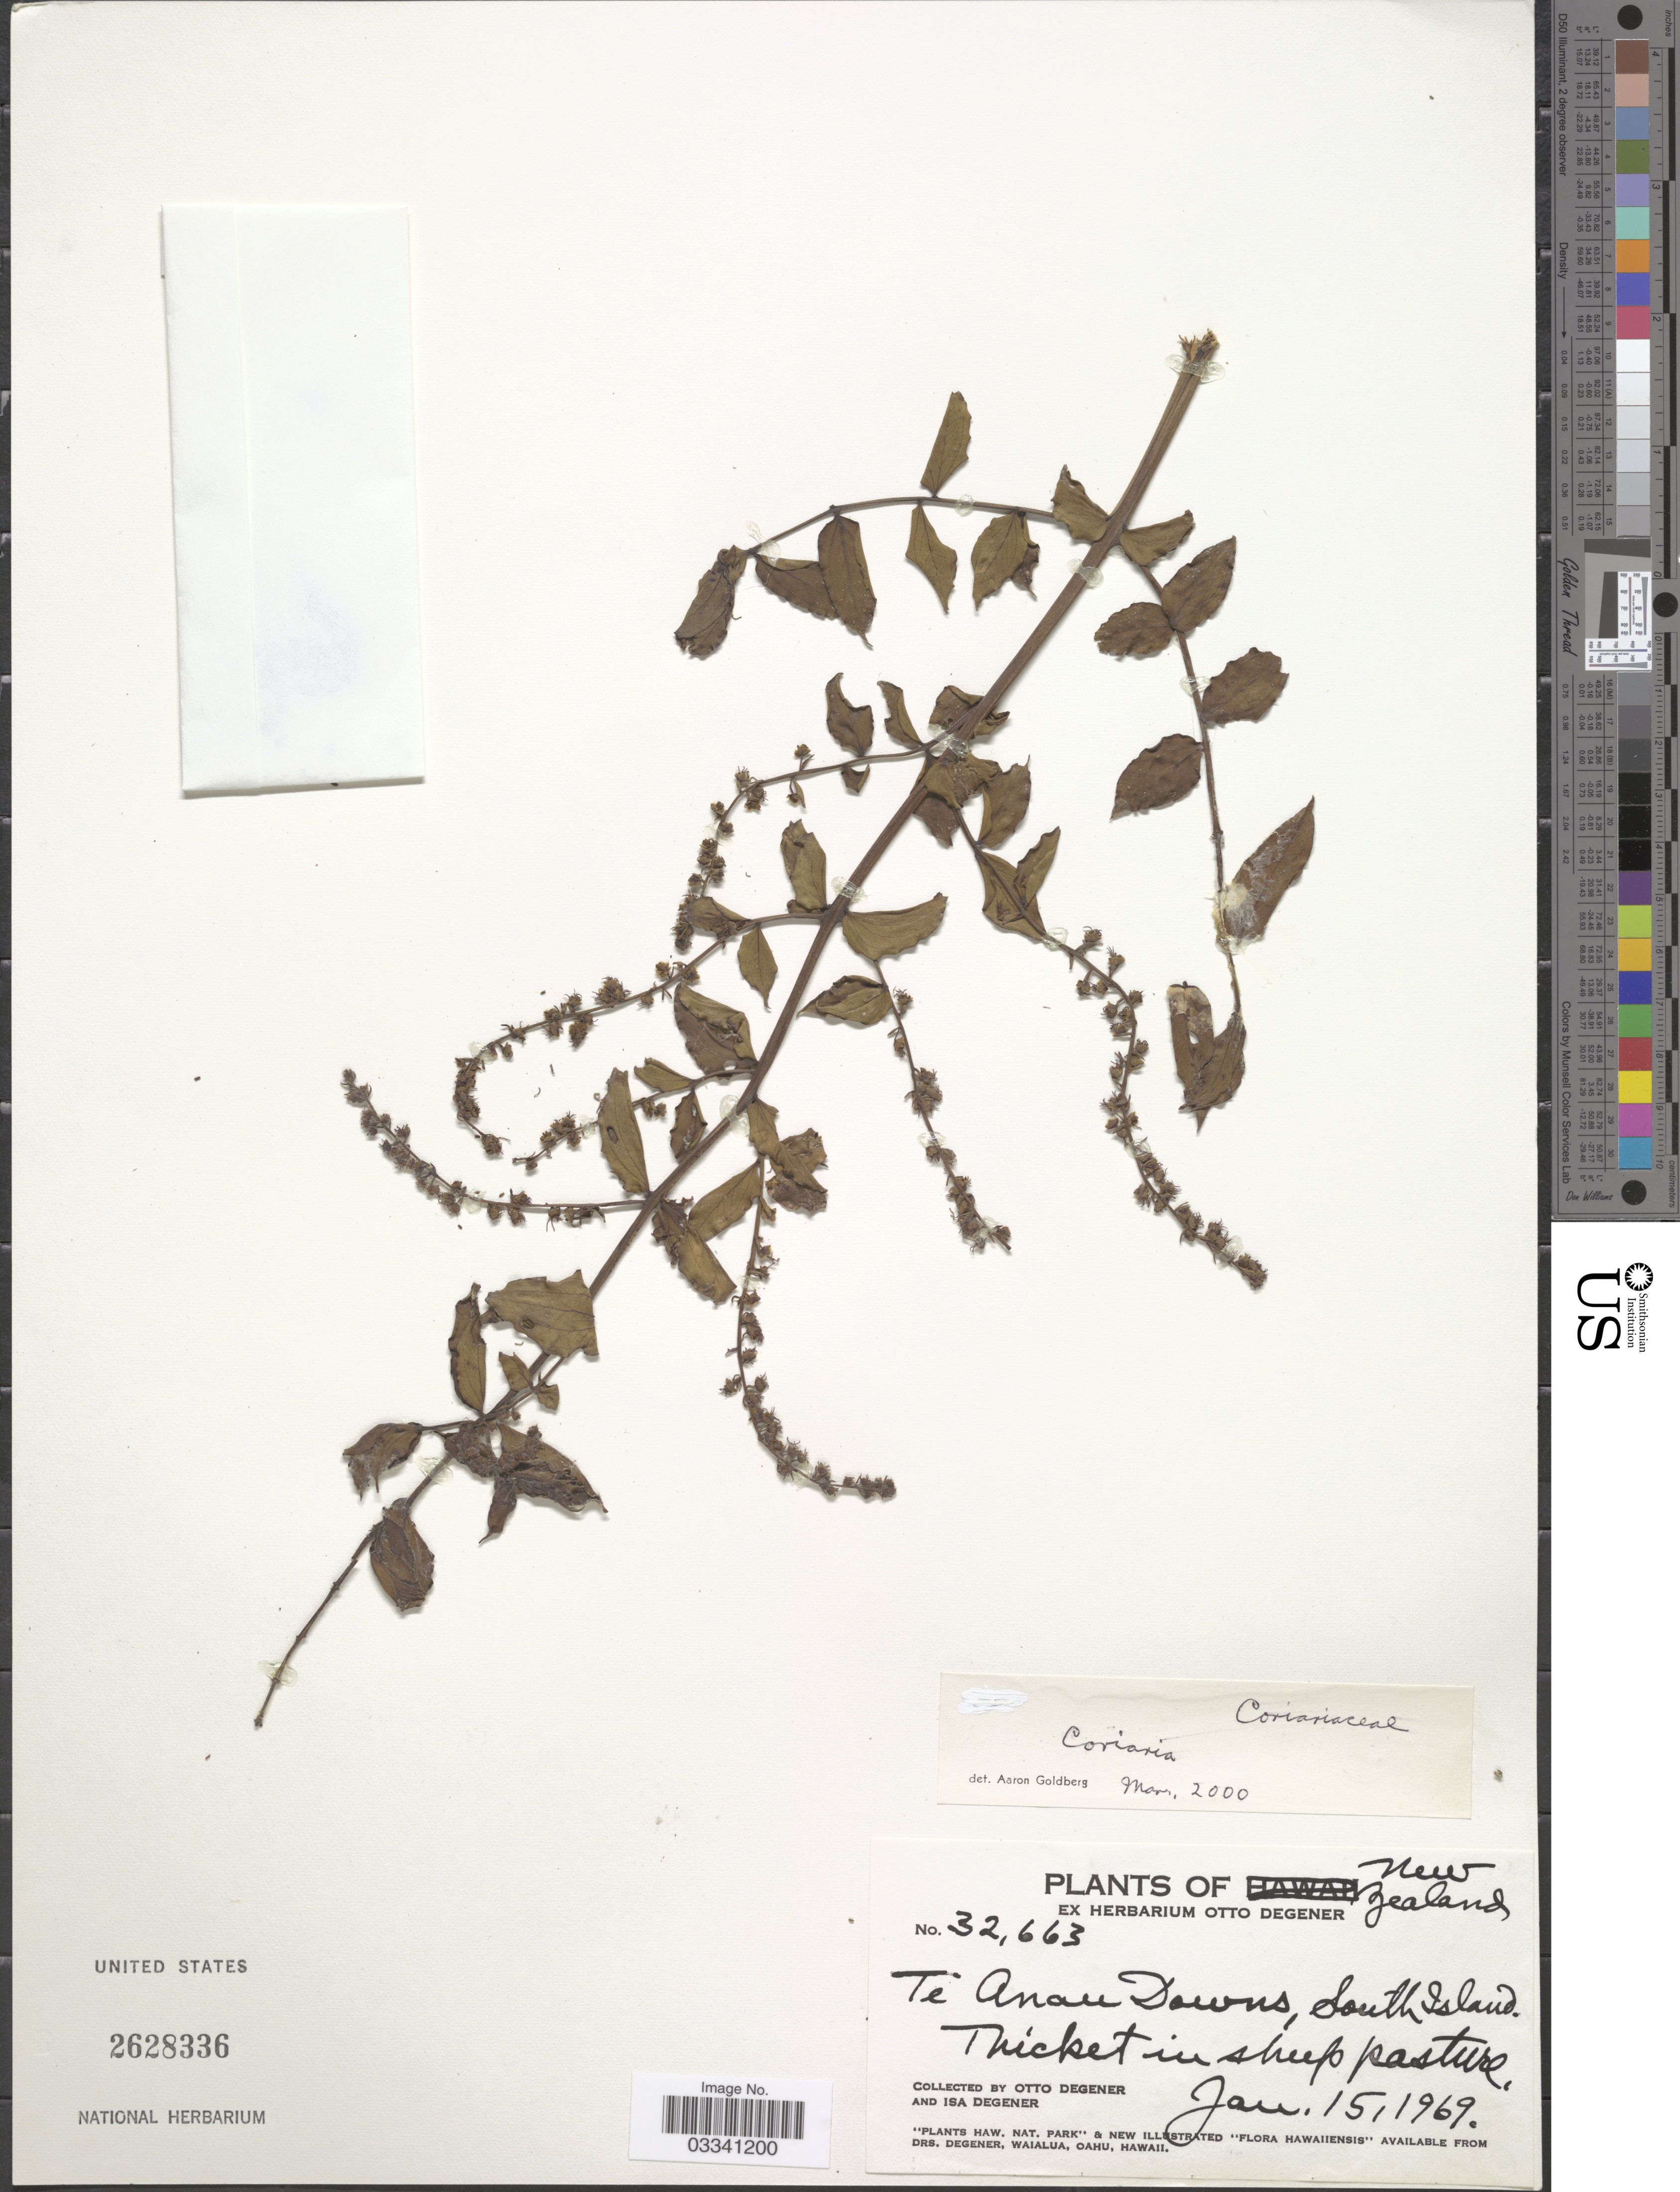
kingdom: Plantae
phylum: Tracheophyta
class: Magnoliopsida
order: Cucurbitales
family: Coriariaceae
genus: Coriaria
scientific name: Coriaria ruscifolia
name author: L.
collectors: O. Degener & I. Degener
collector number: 32663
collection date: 1969-01-15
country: New Zealand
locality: Te Anau Downs, South Island.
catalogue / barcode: US 2628336